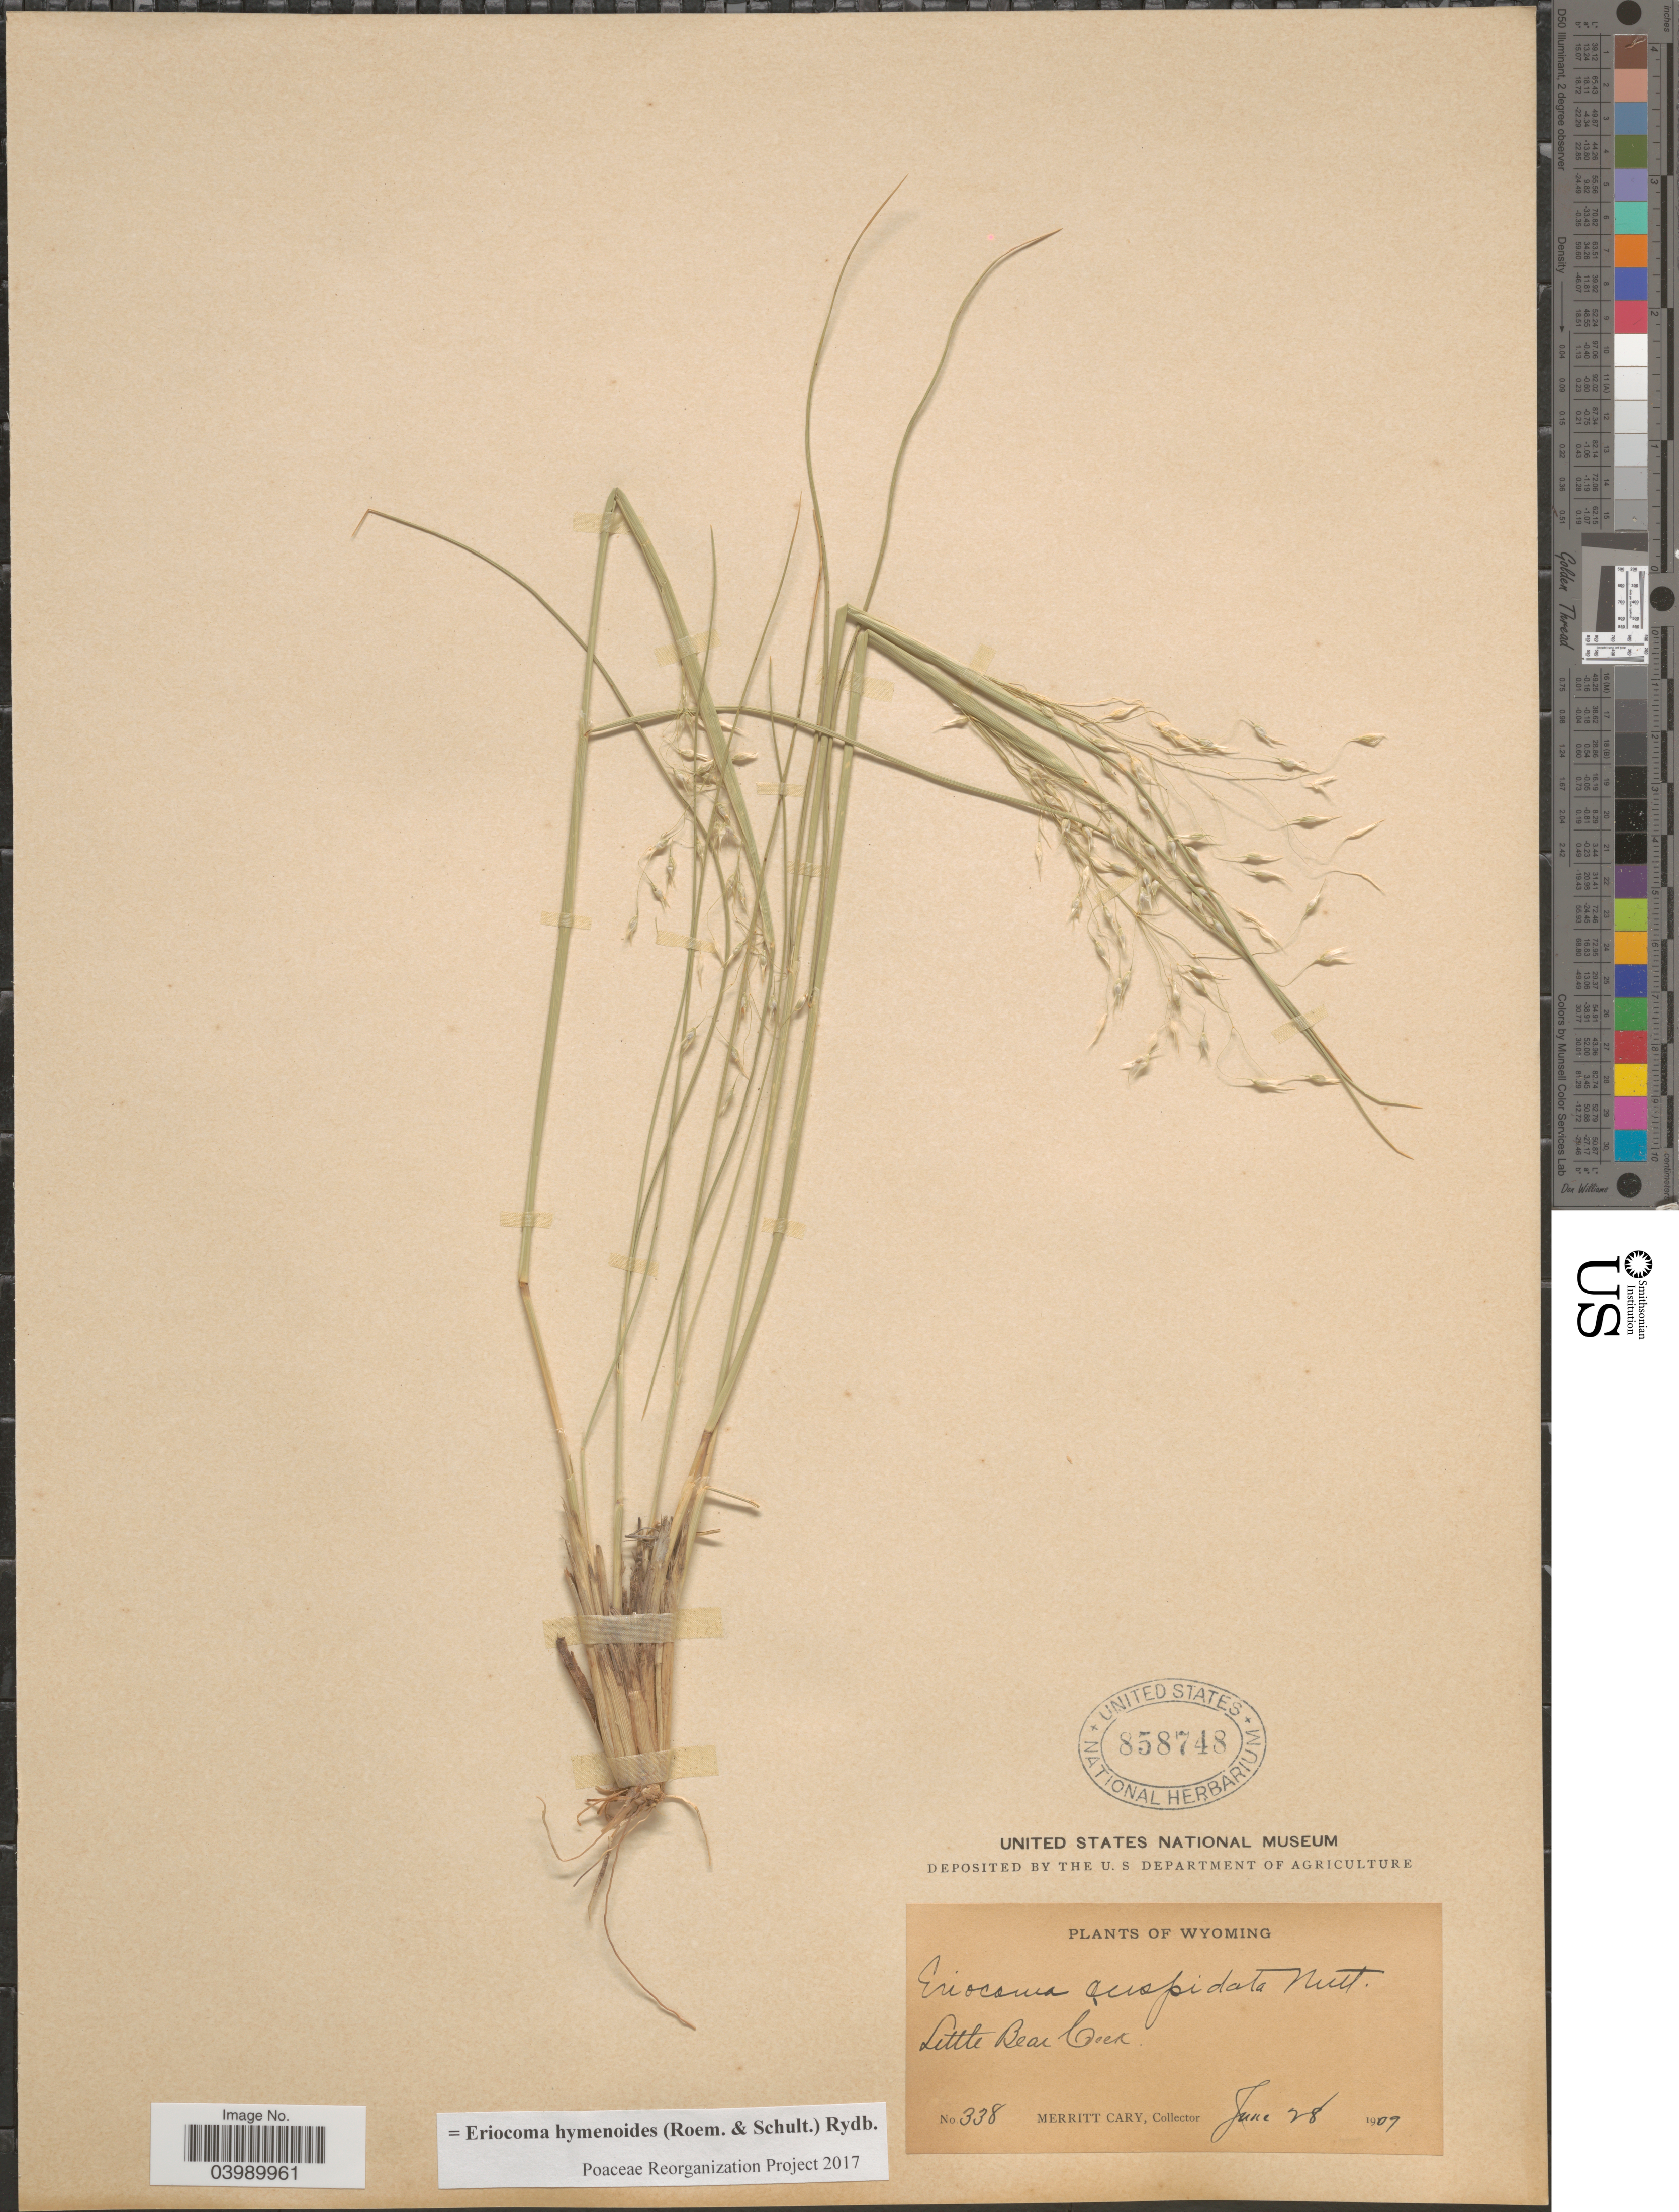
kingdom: Plantae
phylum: Tracheophyta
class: Liliopsida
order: Poales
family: Poaceae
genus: Eriocoma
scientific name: Eriocoma hymenoides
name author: (Roem. & Schult.) Rydb.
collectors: M. Cary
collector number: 338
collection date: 1909-06-28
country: United States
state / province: Wyoming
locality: Little Bear Creek.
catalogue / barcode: US 858748